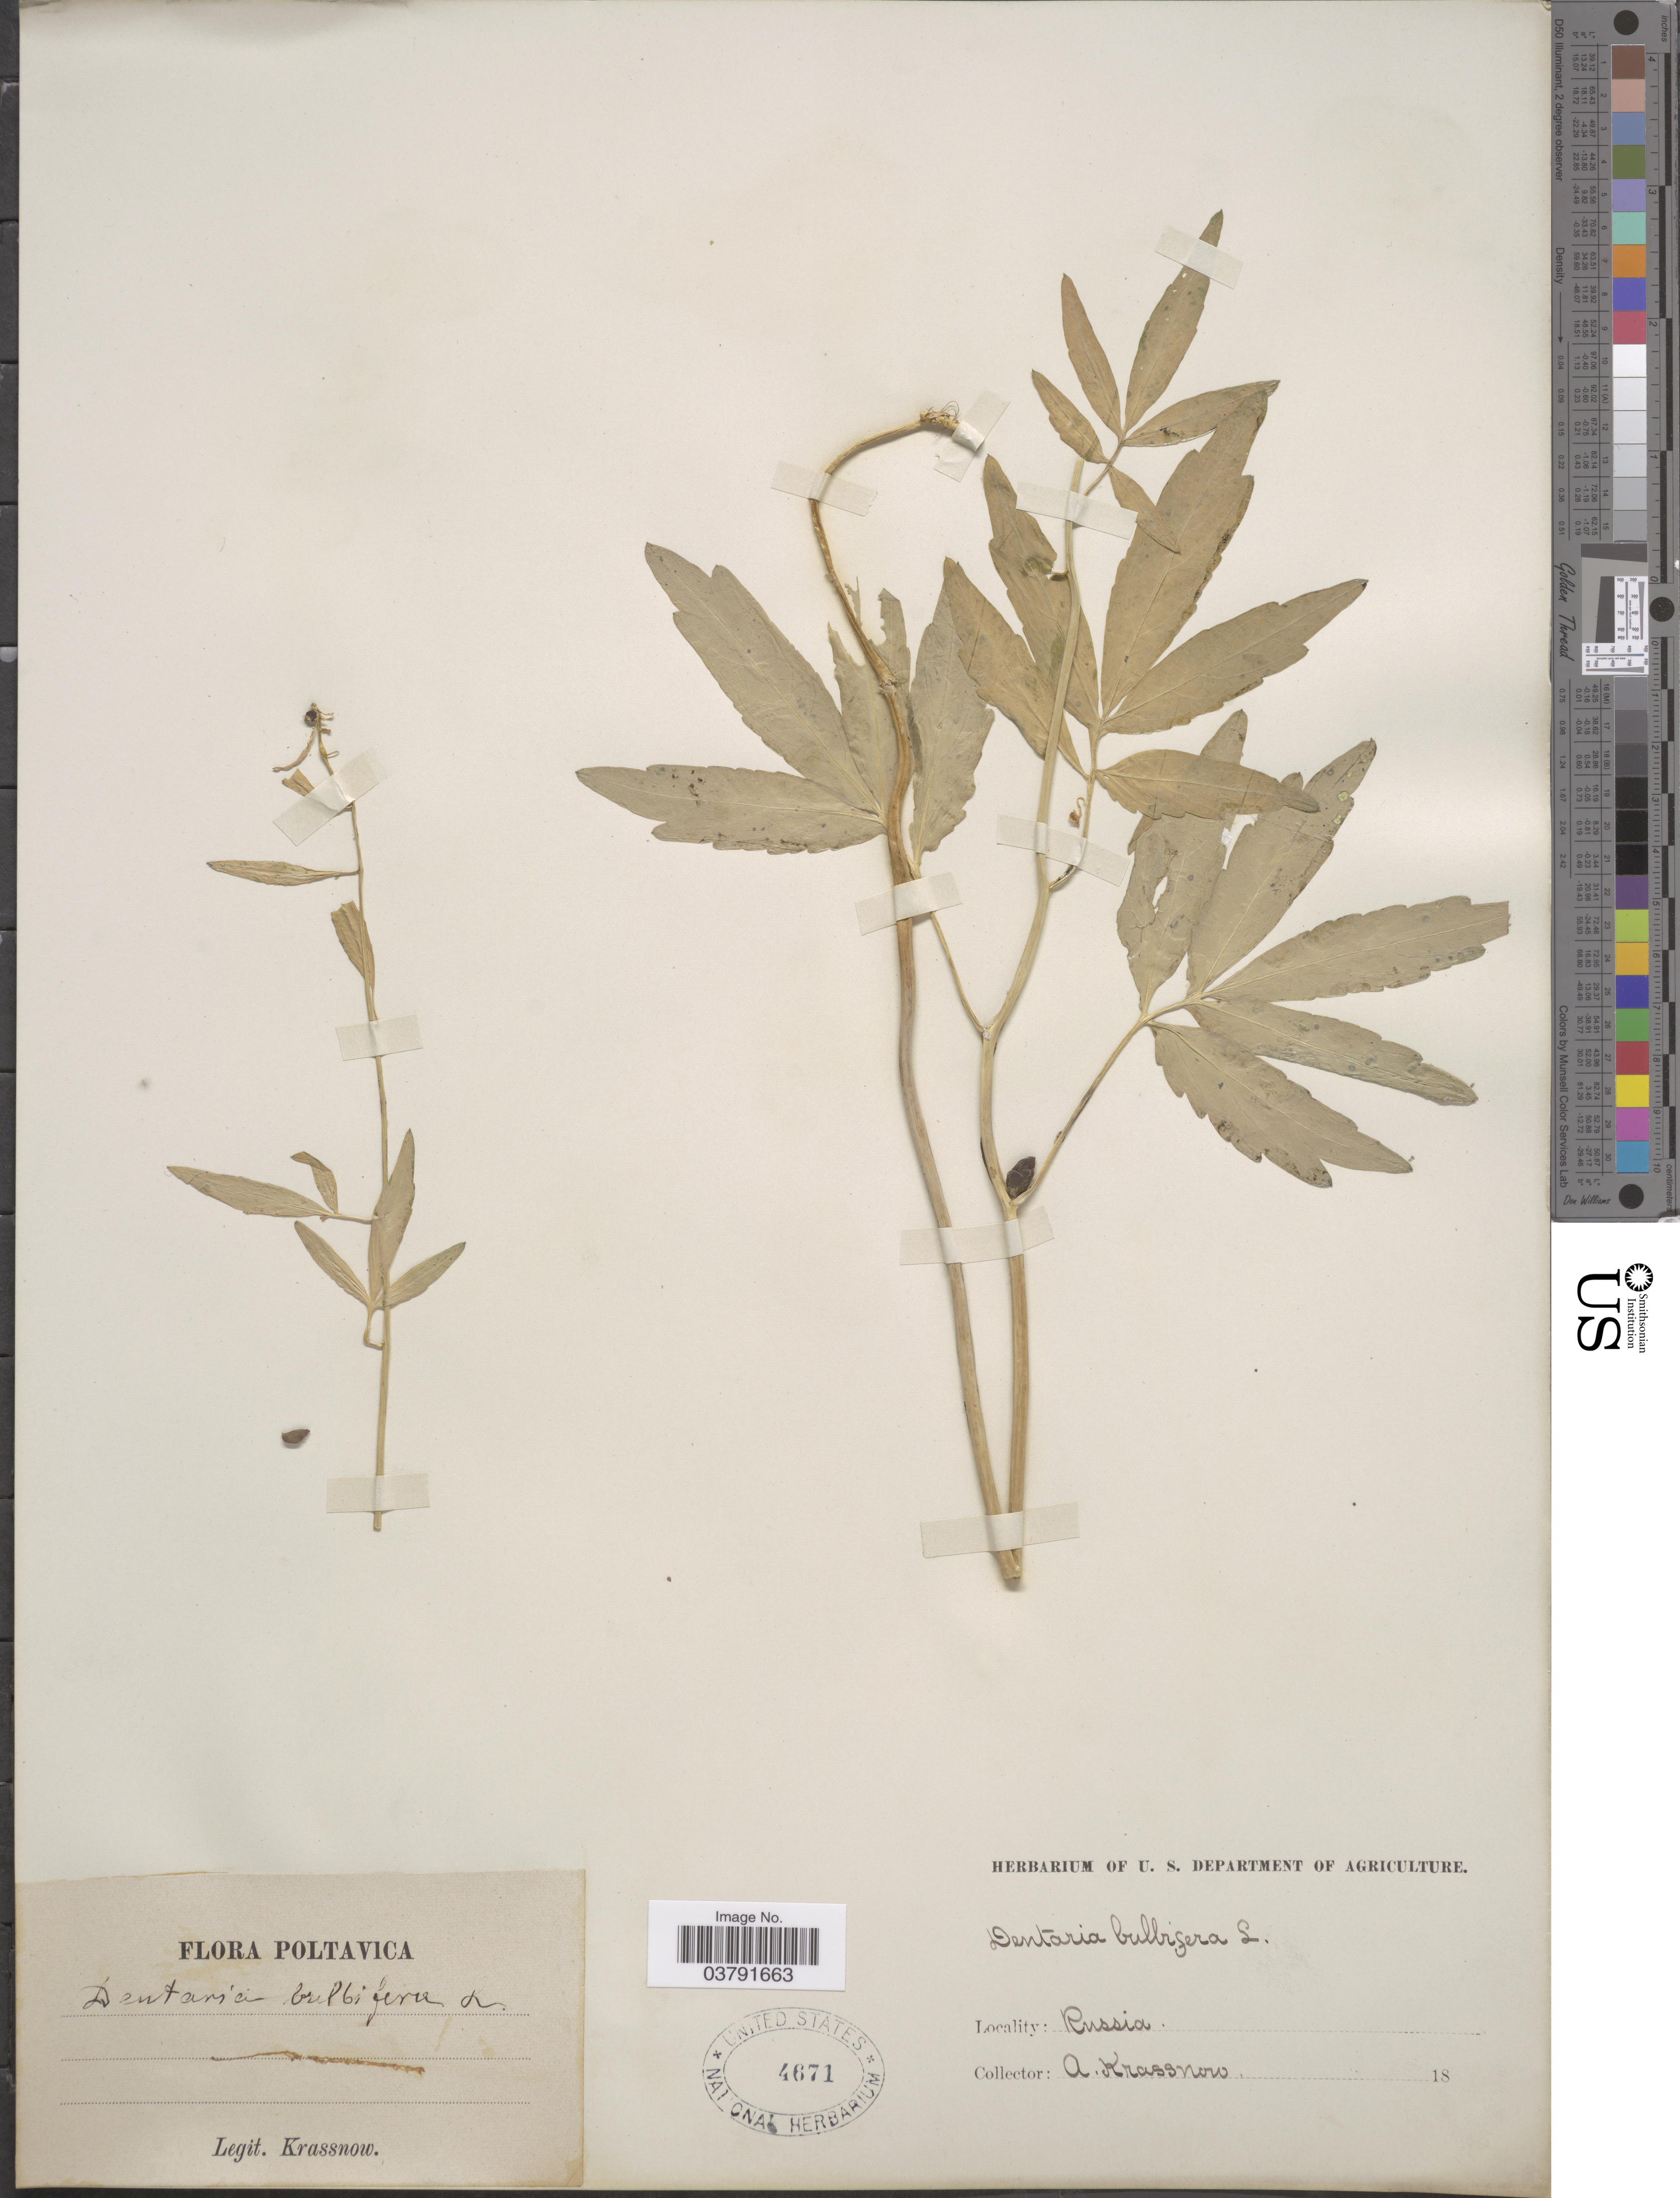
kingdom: Plantae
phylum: Tracheophyta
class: Magnoliopsida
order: Brassicales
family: Brassicaceae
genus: Dentaria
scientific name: Dentaria bulbifera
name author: L.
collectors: A. Krassnow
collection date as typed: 18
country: Ukraine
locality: Poltavica.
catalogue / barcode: US 4671